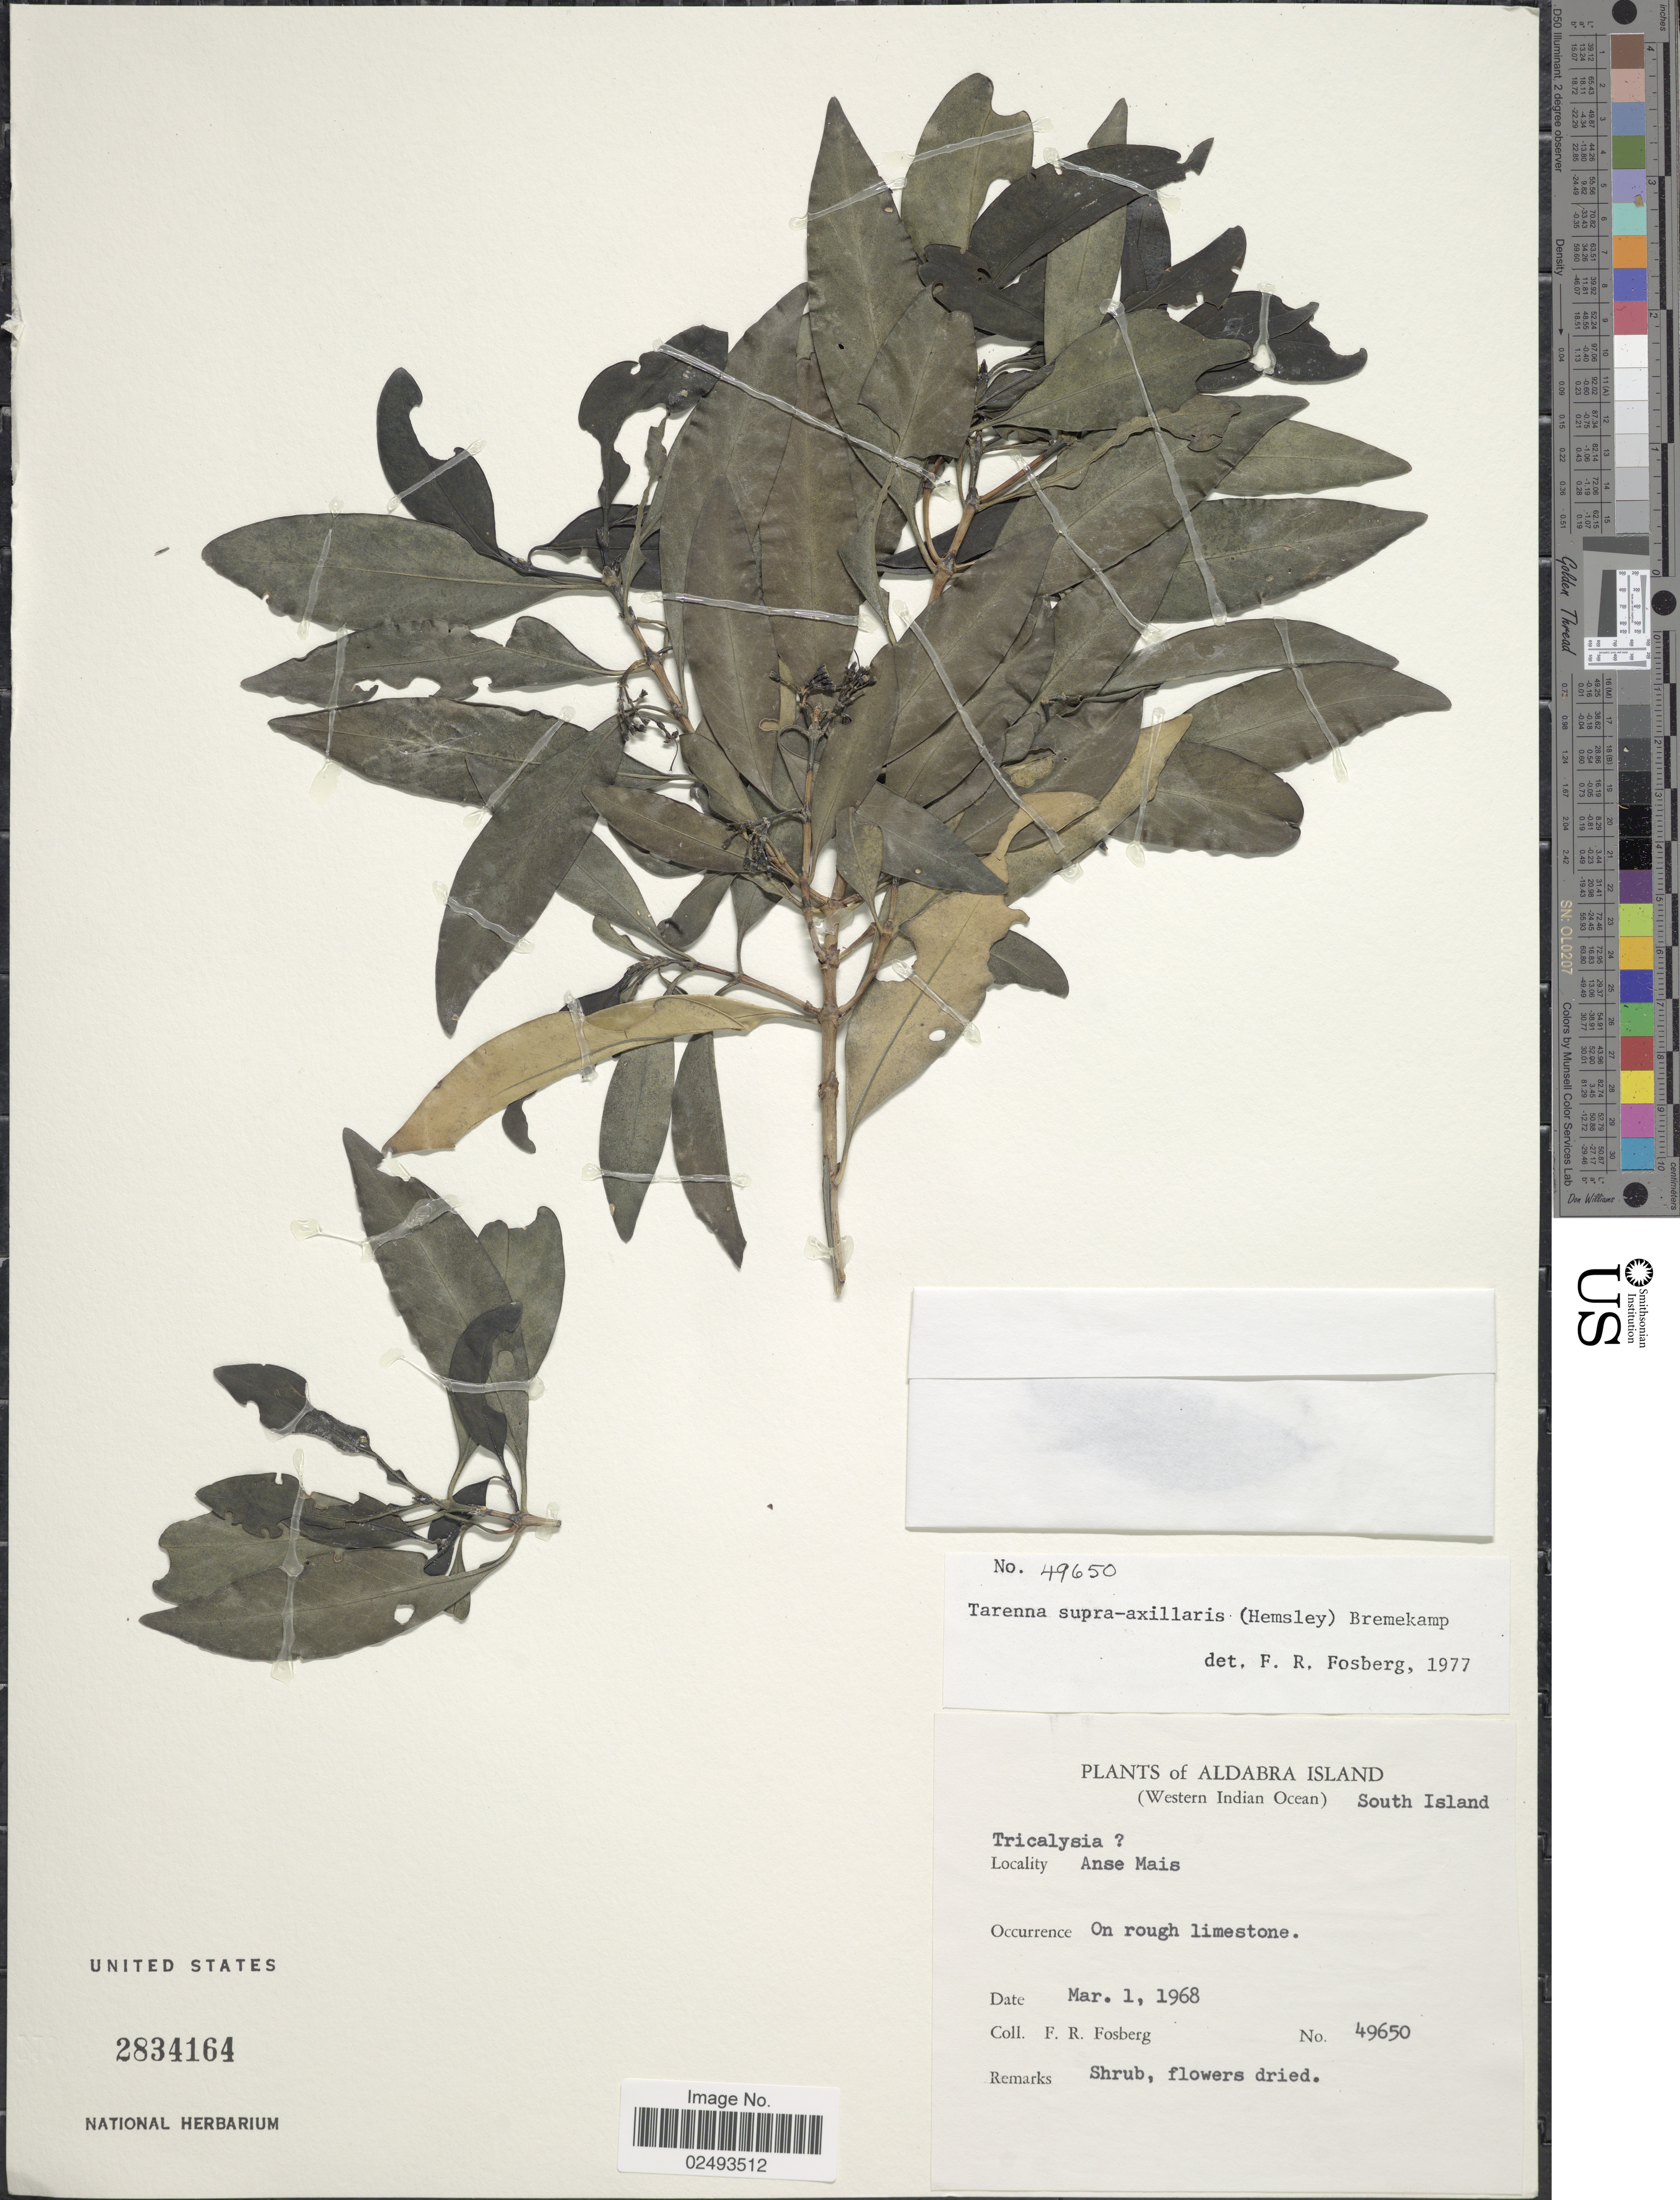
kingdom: Plantae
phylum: Tracheophyta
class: Magnoliopsida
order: Gentianales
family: Rubiaceae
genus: Tarenna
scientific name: Tarenna supra-axillaris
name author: (Hemsl.) Bremek.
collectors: F. R. Fosberg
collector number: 49650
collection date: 1968-03-01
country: Seychelles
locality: Aldabra Island, (Western Indian Ocean), South Island, Anse Mais, on rough limestone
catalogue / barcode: US 2834164